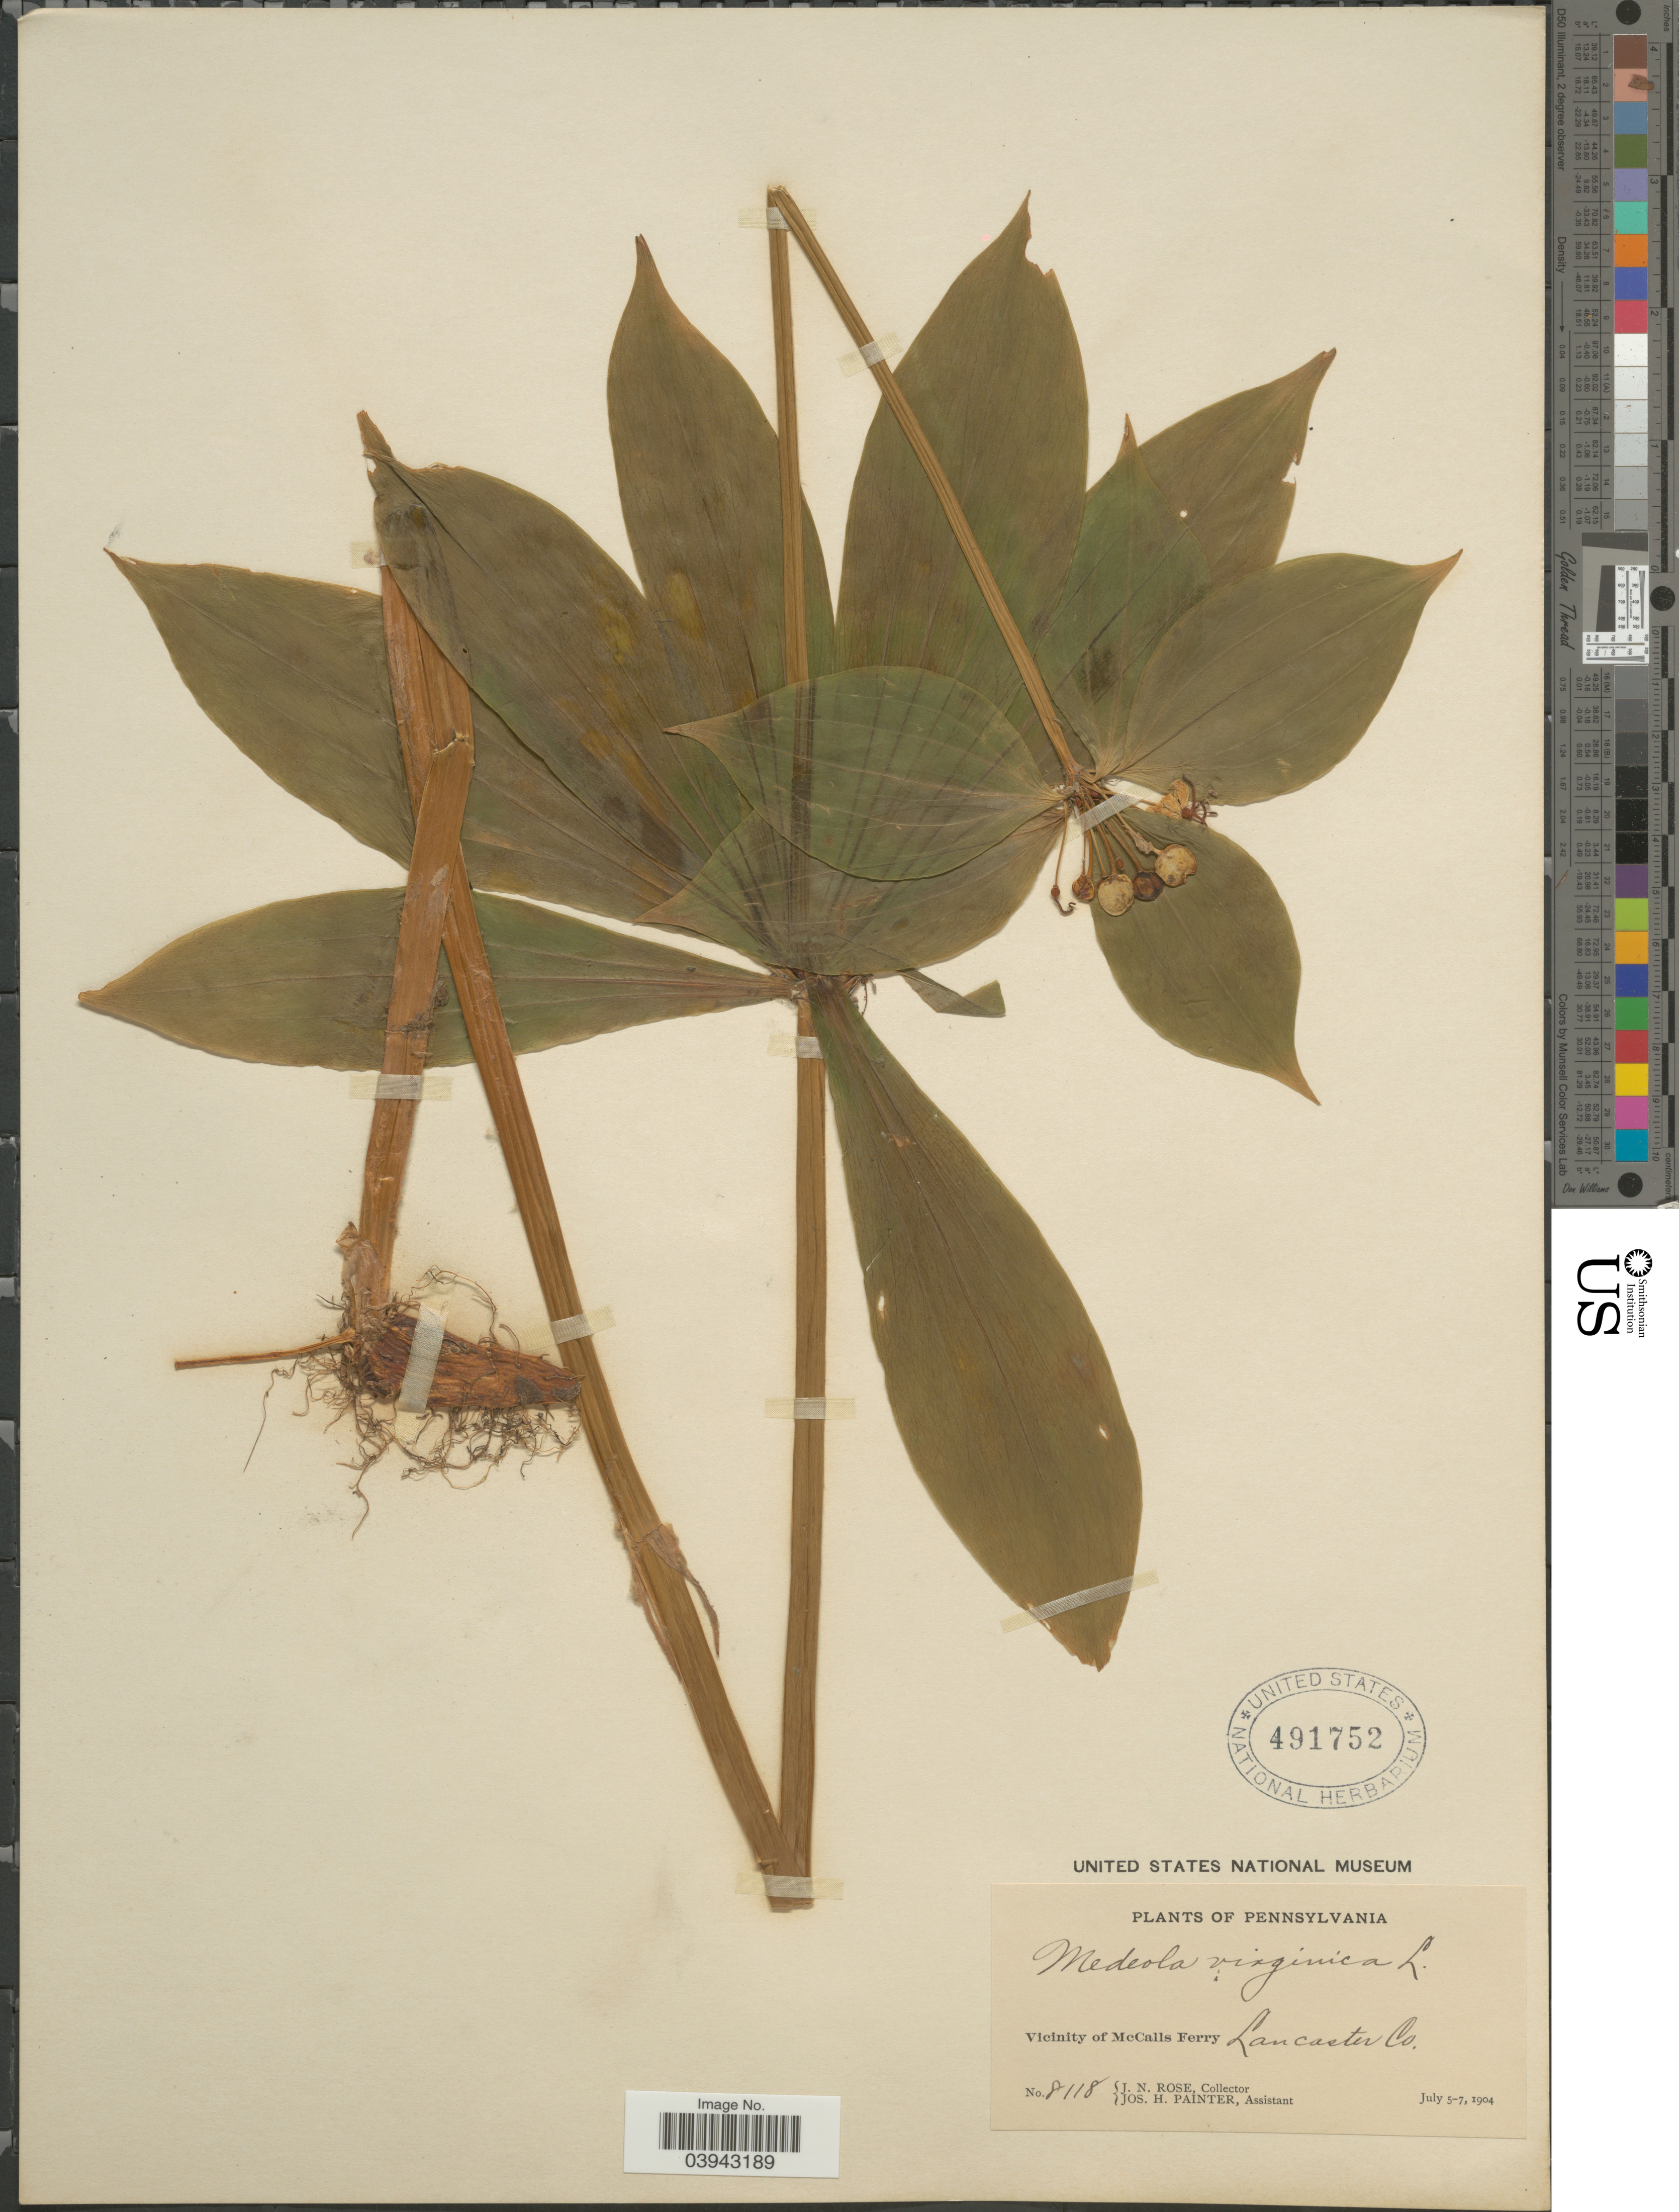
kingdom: Plantae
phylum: Tracheophyta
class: Liliopsida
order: Liliales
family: Liliaceae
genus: Medeola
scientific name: Medeola virginiana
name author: (L.) Desf.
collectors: J. N. Rose & J. H. Painter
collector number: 8118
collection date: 1904-07-05/1904-07-07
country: United States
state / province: Pennsylvania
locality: Vicinity of McCalls Ferry. Lancaster Co.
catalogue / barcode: US 491752